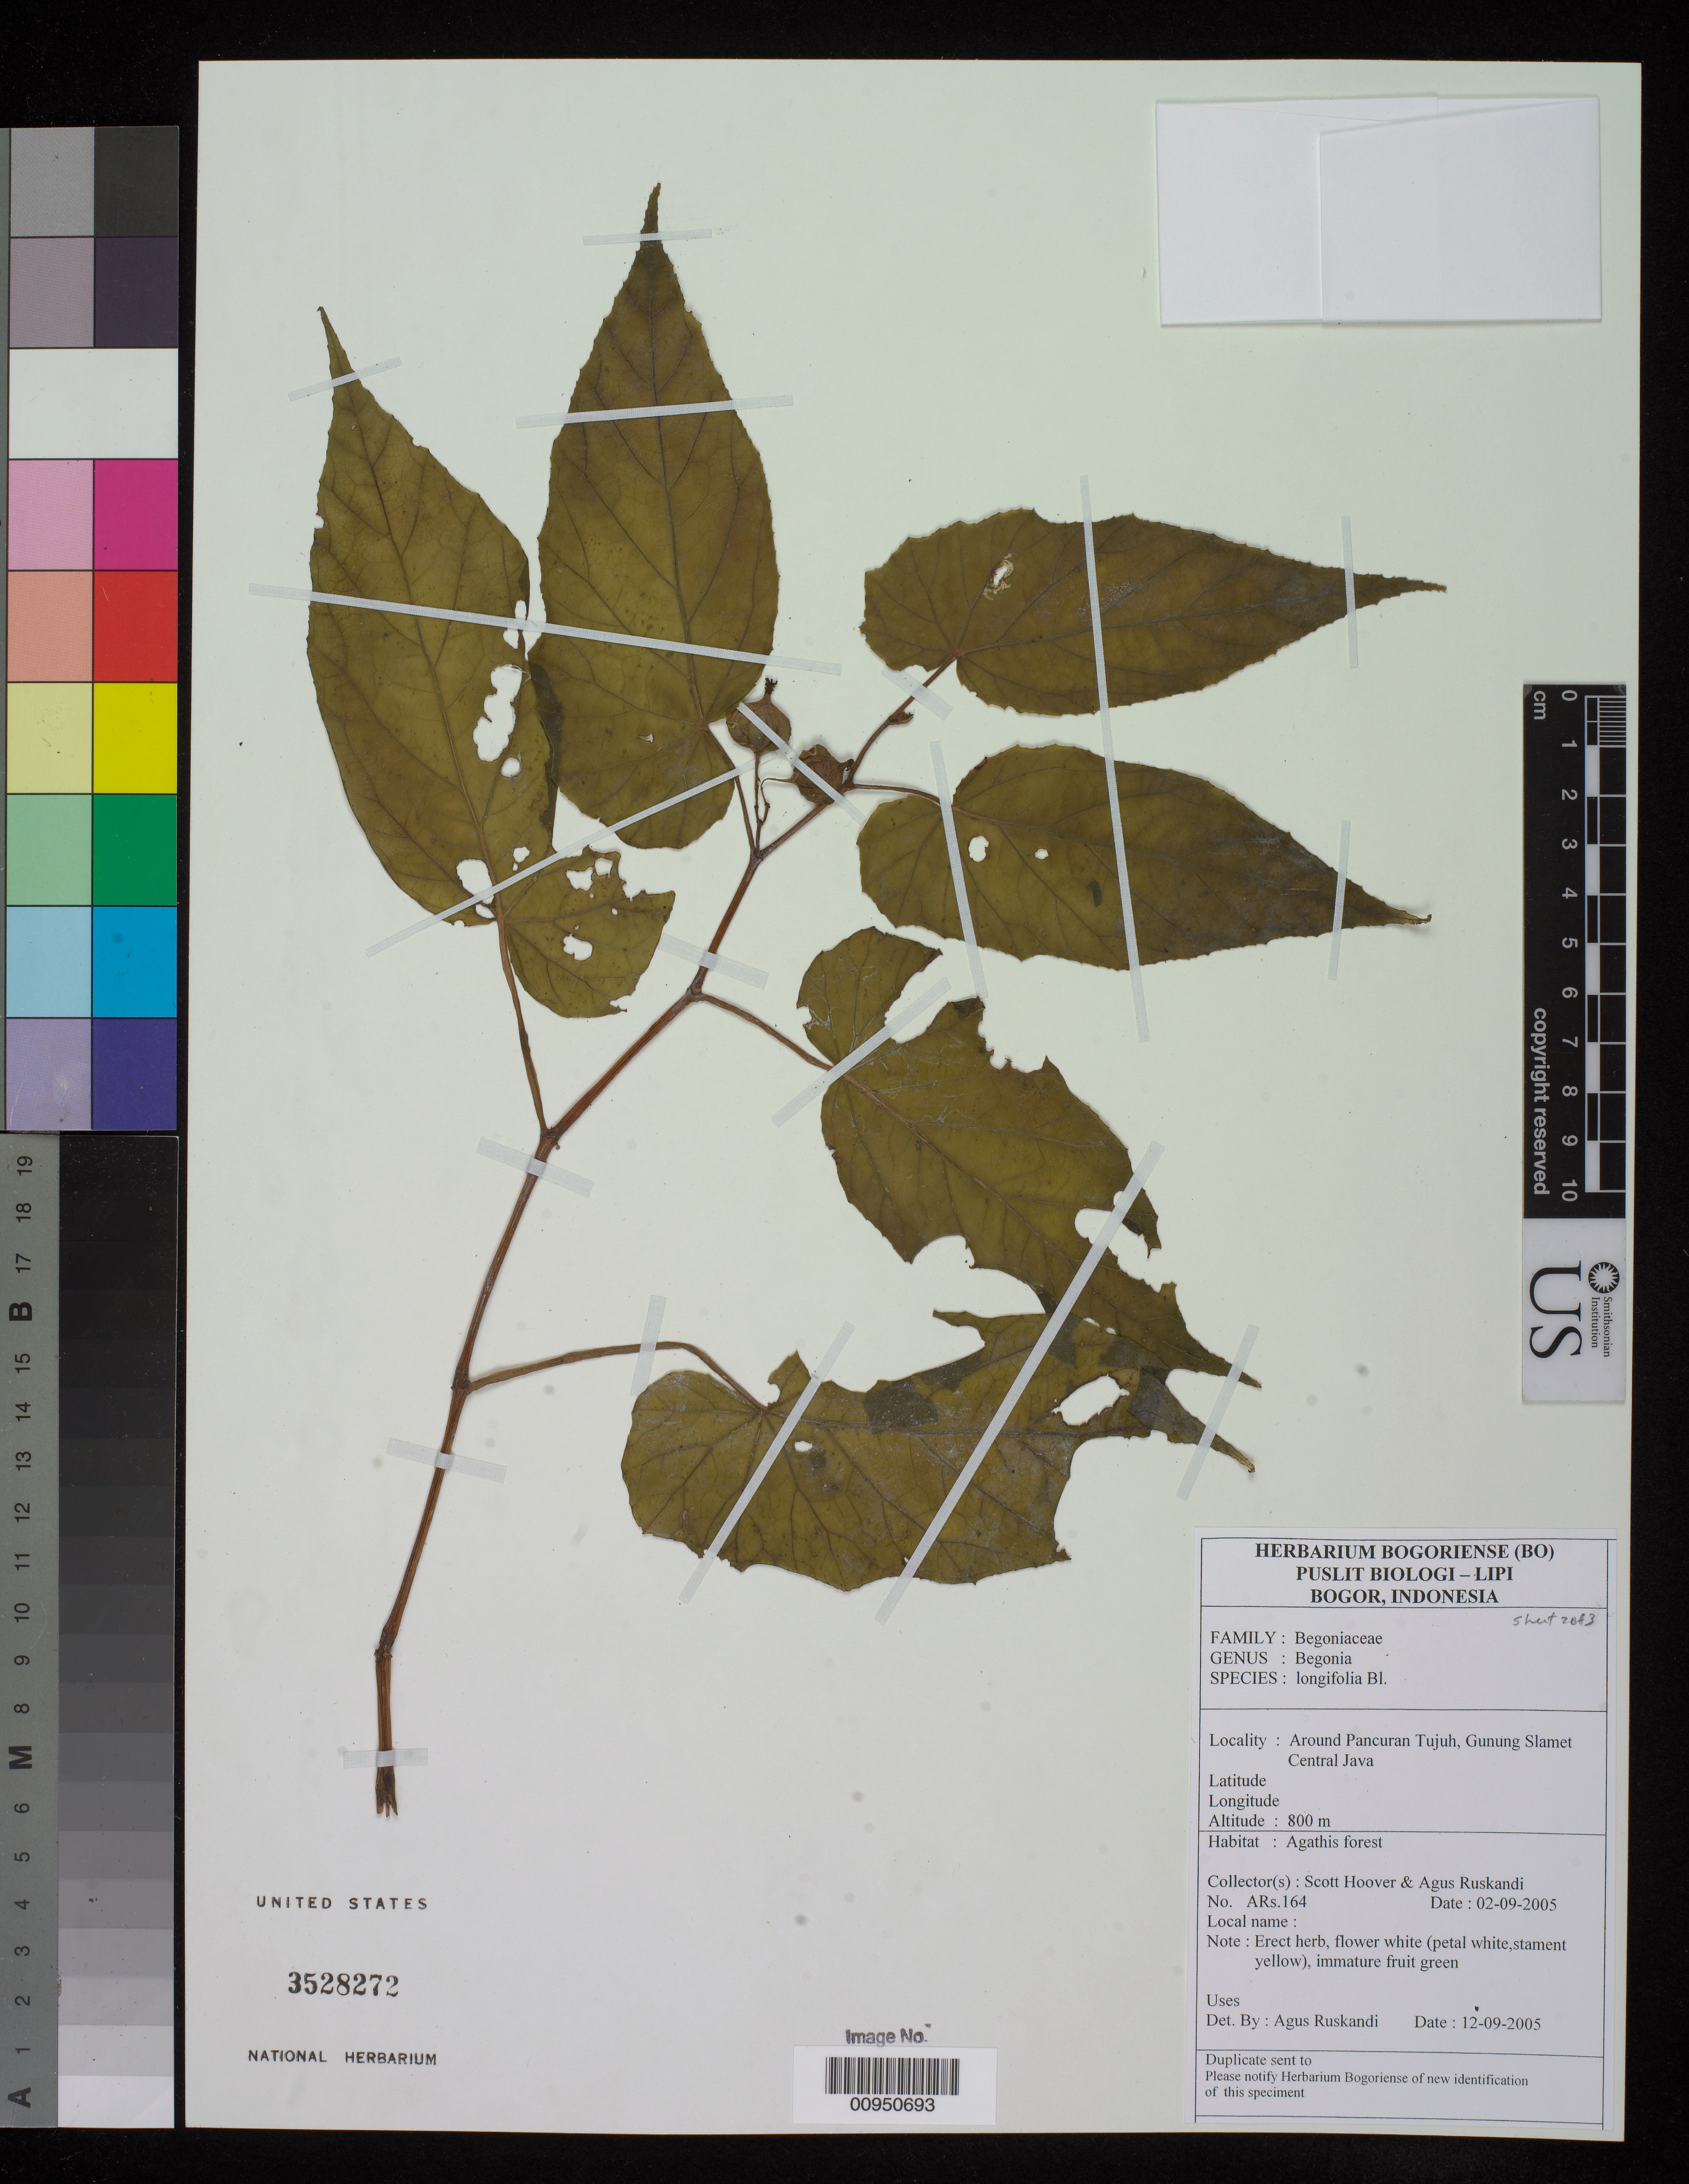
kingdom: Plantae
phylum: Tracheophyta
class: Magnoliopsida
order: Cucurbitales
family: Begoniaceae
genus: Begonia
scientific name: Begonia longifolia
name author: Blume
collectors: W. S. Hoover & A. Ruskandi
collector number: ARS. 164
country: Indonesia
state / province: Java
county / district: Jawa Tengah (?)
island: Java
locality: Around Pancuran Tujuh, Gunung Slamet.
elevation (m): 800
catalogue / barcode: US 3528272